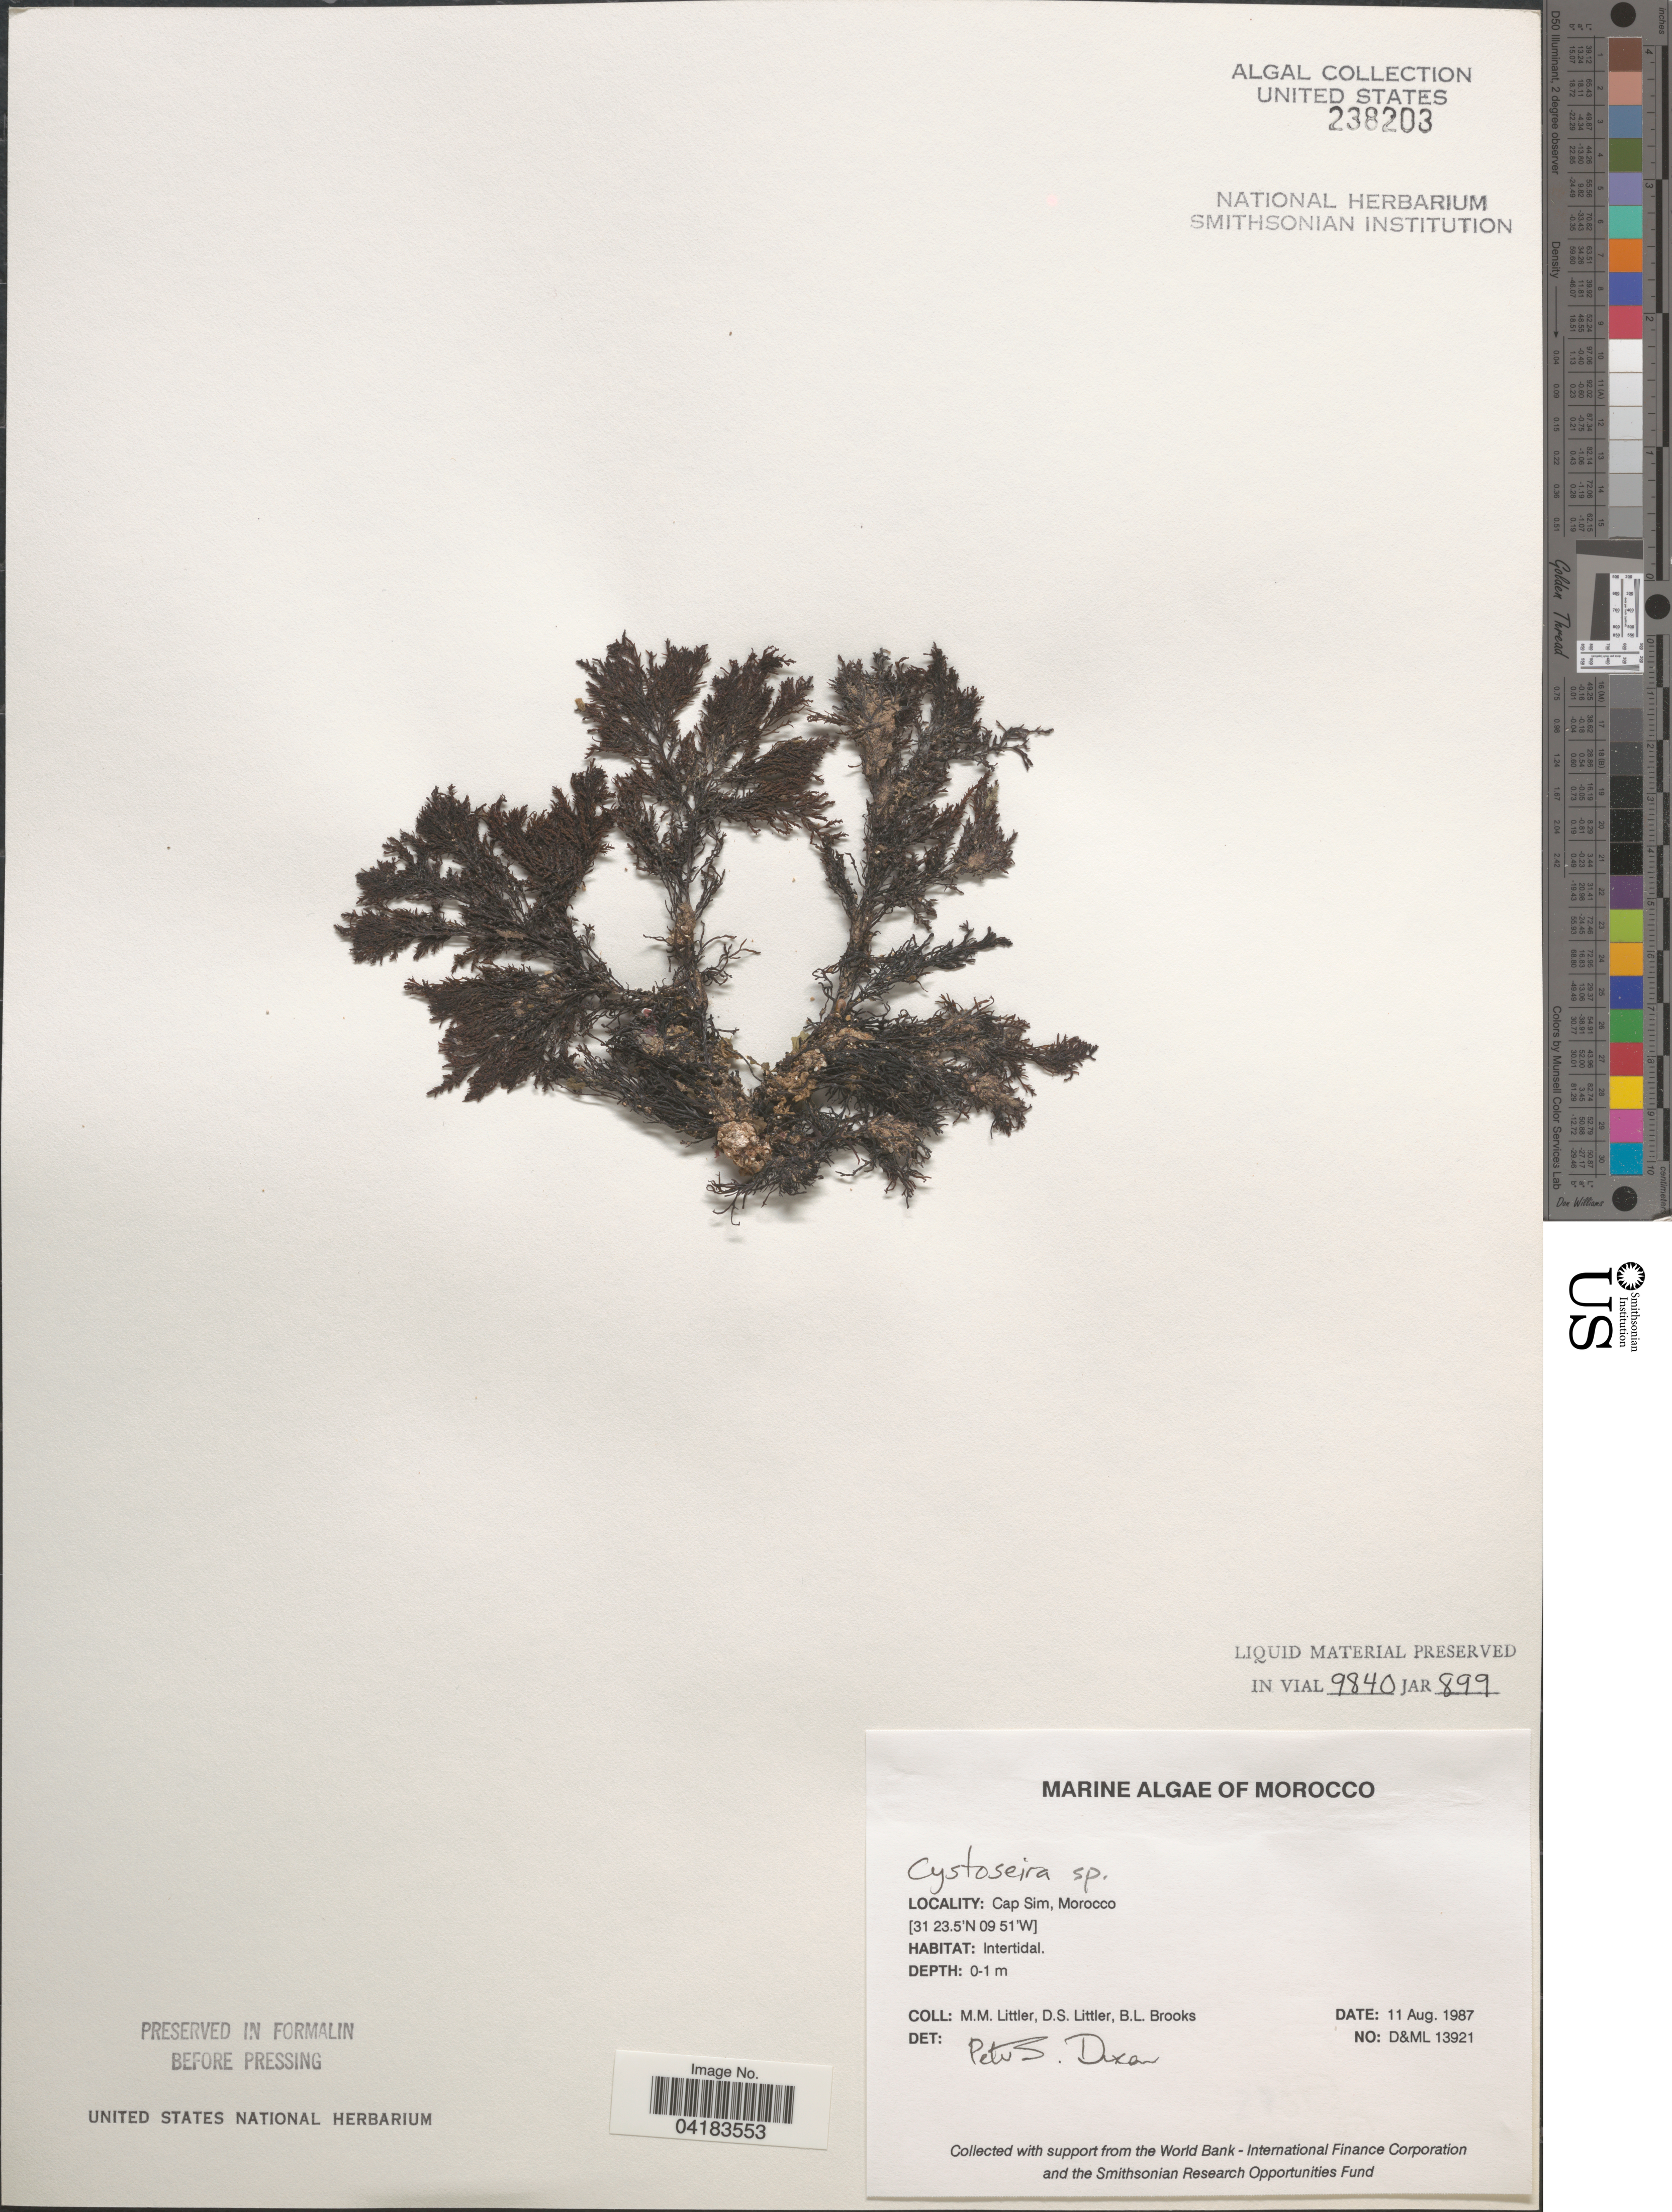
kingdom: Chromista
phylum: Ochrophyta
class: Phaeophyceae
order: Fucales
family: Sargassaceae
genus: Cystoseira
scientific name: Cystoseira sp.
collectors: D. S. Littler & B. Brooks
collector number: D&ML13921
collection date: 1987-08-11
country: Morocco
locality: Cap Sim.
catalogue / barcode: US 238203